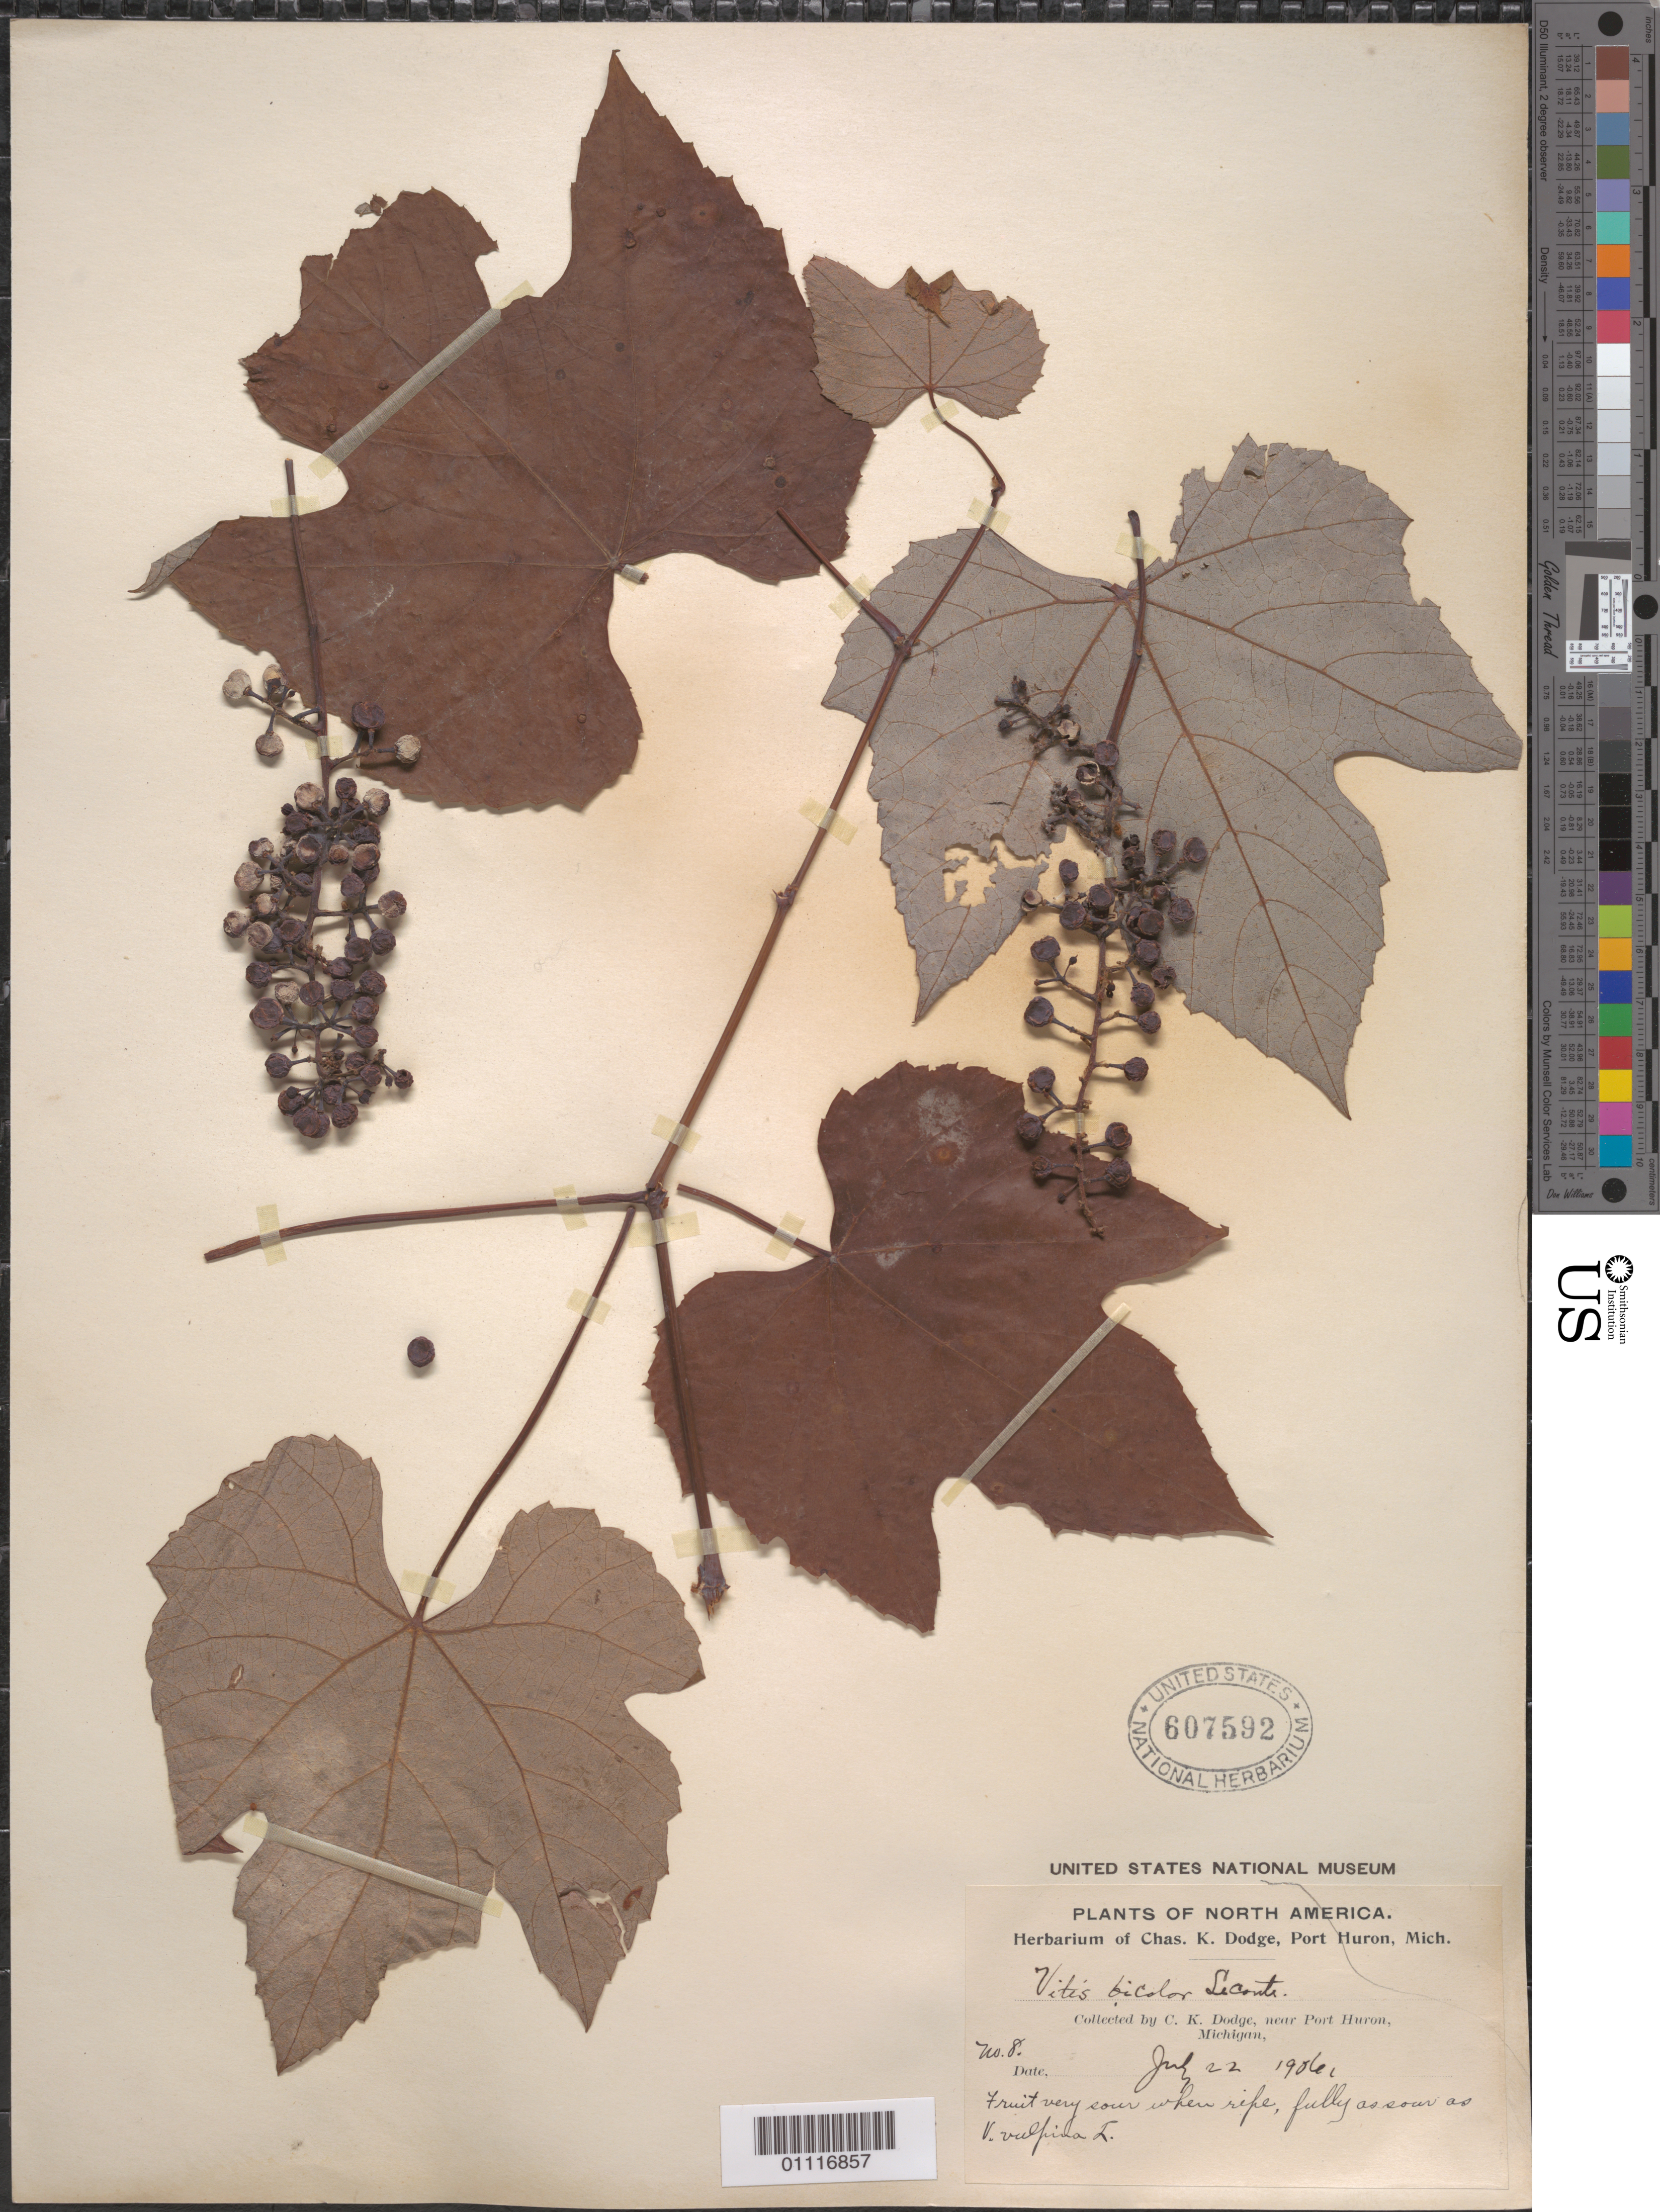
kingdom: Plantae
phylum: Tracheophyta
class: Magnoliopsida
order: Vitales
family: Vitaceae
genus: Vitis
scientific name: Vitis bicolor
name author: Leconte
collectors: C. Dodge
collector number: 8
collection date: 1986-07-22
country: United States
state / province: Michigan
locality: near Port Huron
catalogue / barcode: US 607592